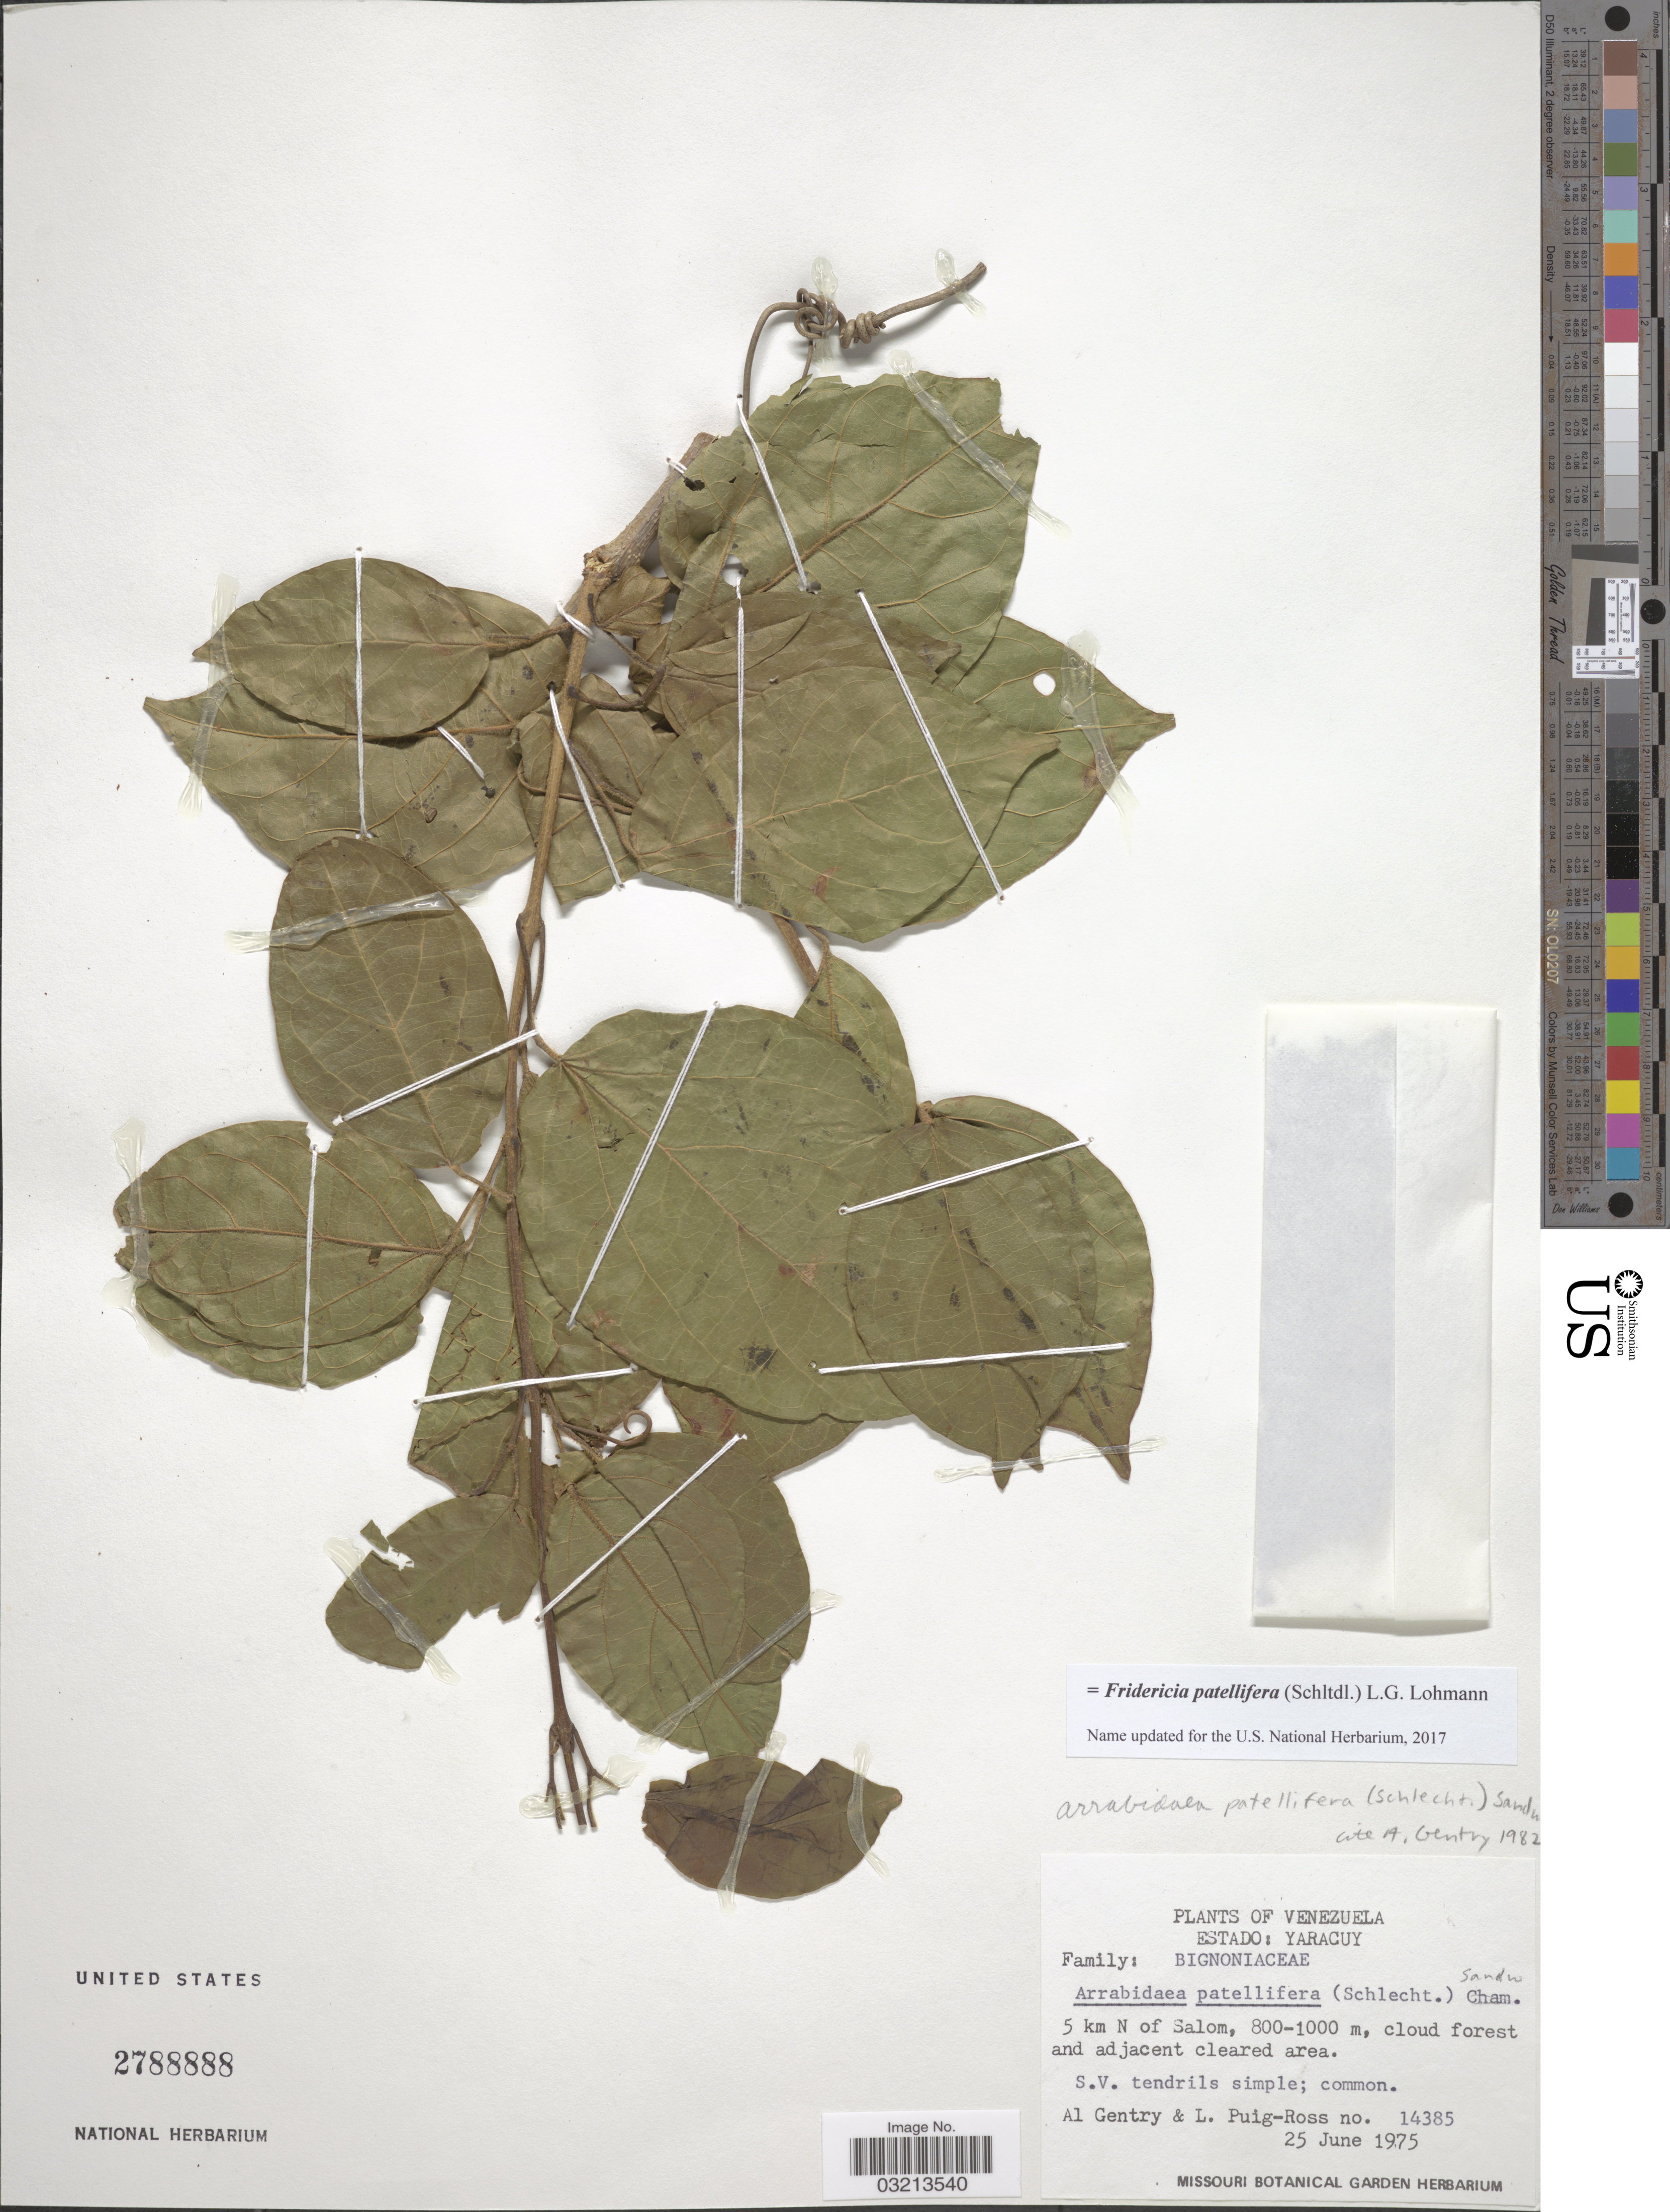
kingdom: Plantae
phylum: Tracheophyta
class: Magnoliopsida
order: Lamiales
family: Bignoniaceae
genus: Fridericia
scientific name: Fridericia patellifera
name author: (Schltdl.) L.G. Lohmann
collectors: A. H. Gentry & L. Puig-Ross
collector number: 14385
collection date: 1975-06-25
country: Venezuela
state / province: Yaracuy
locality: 5 km N of Salom.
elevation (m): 800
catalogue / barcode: US 2788888